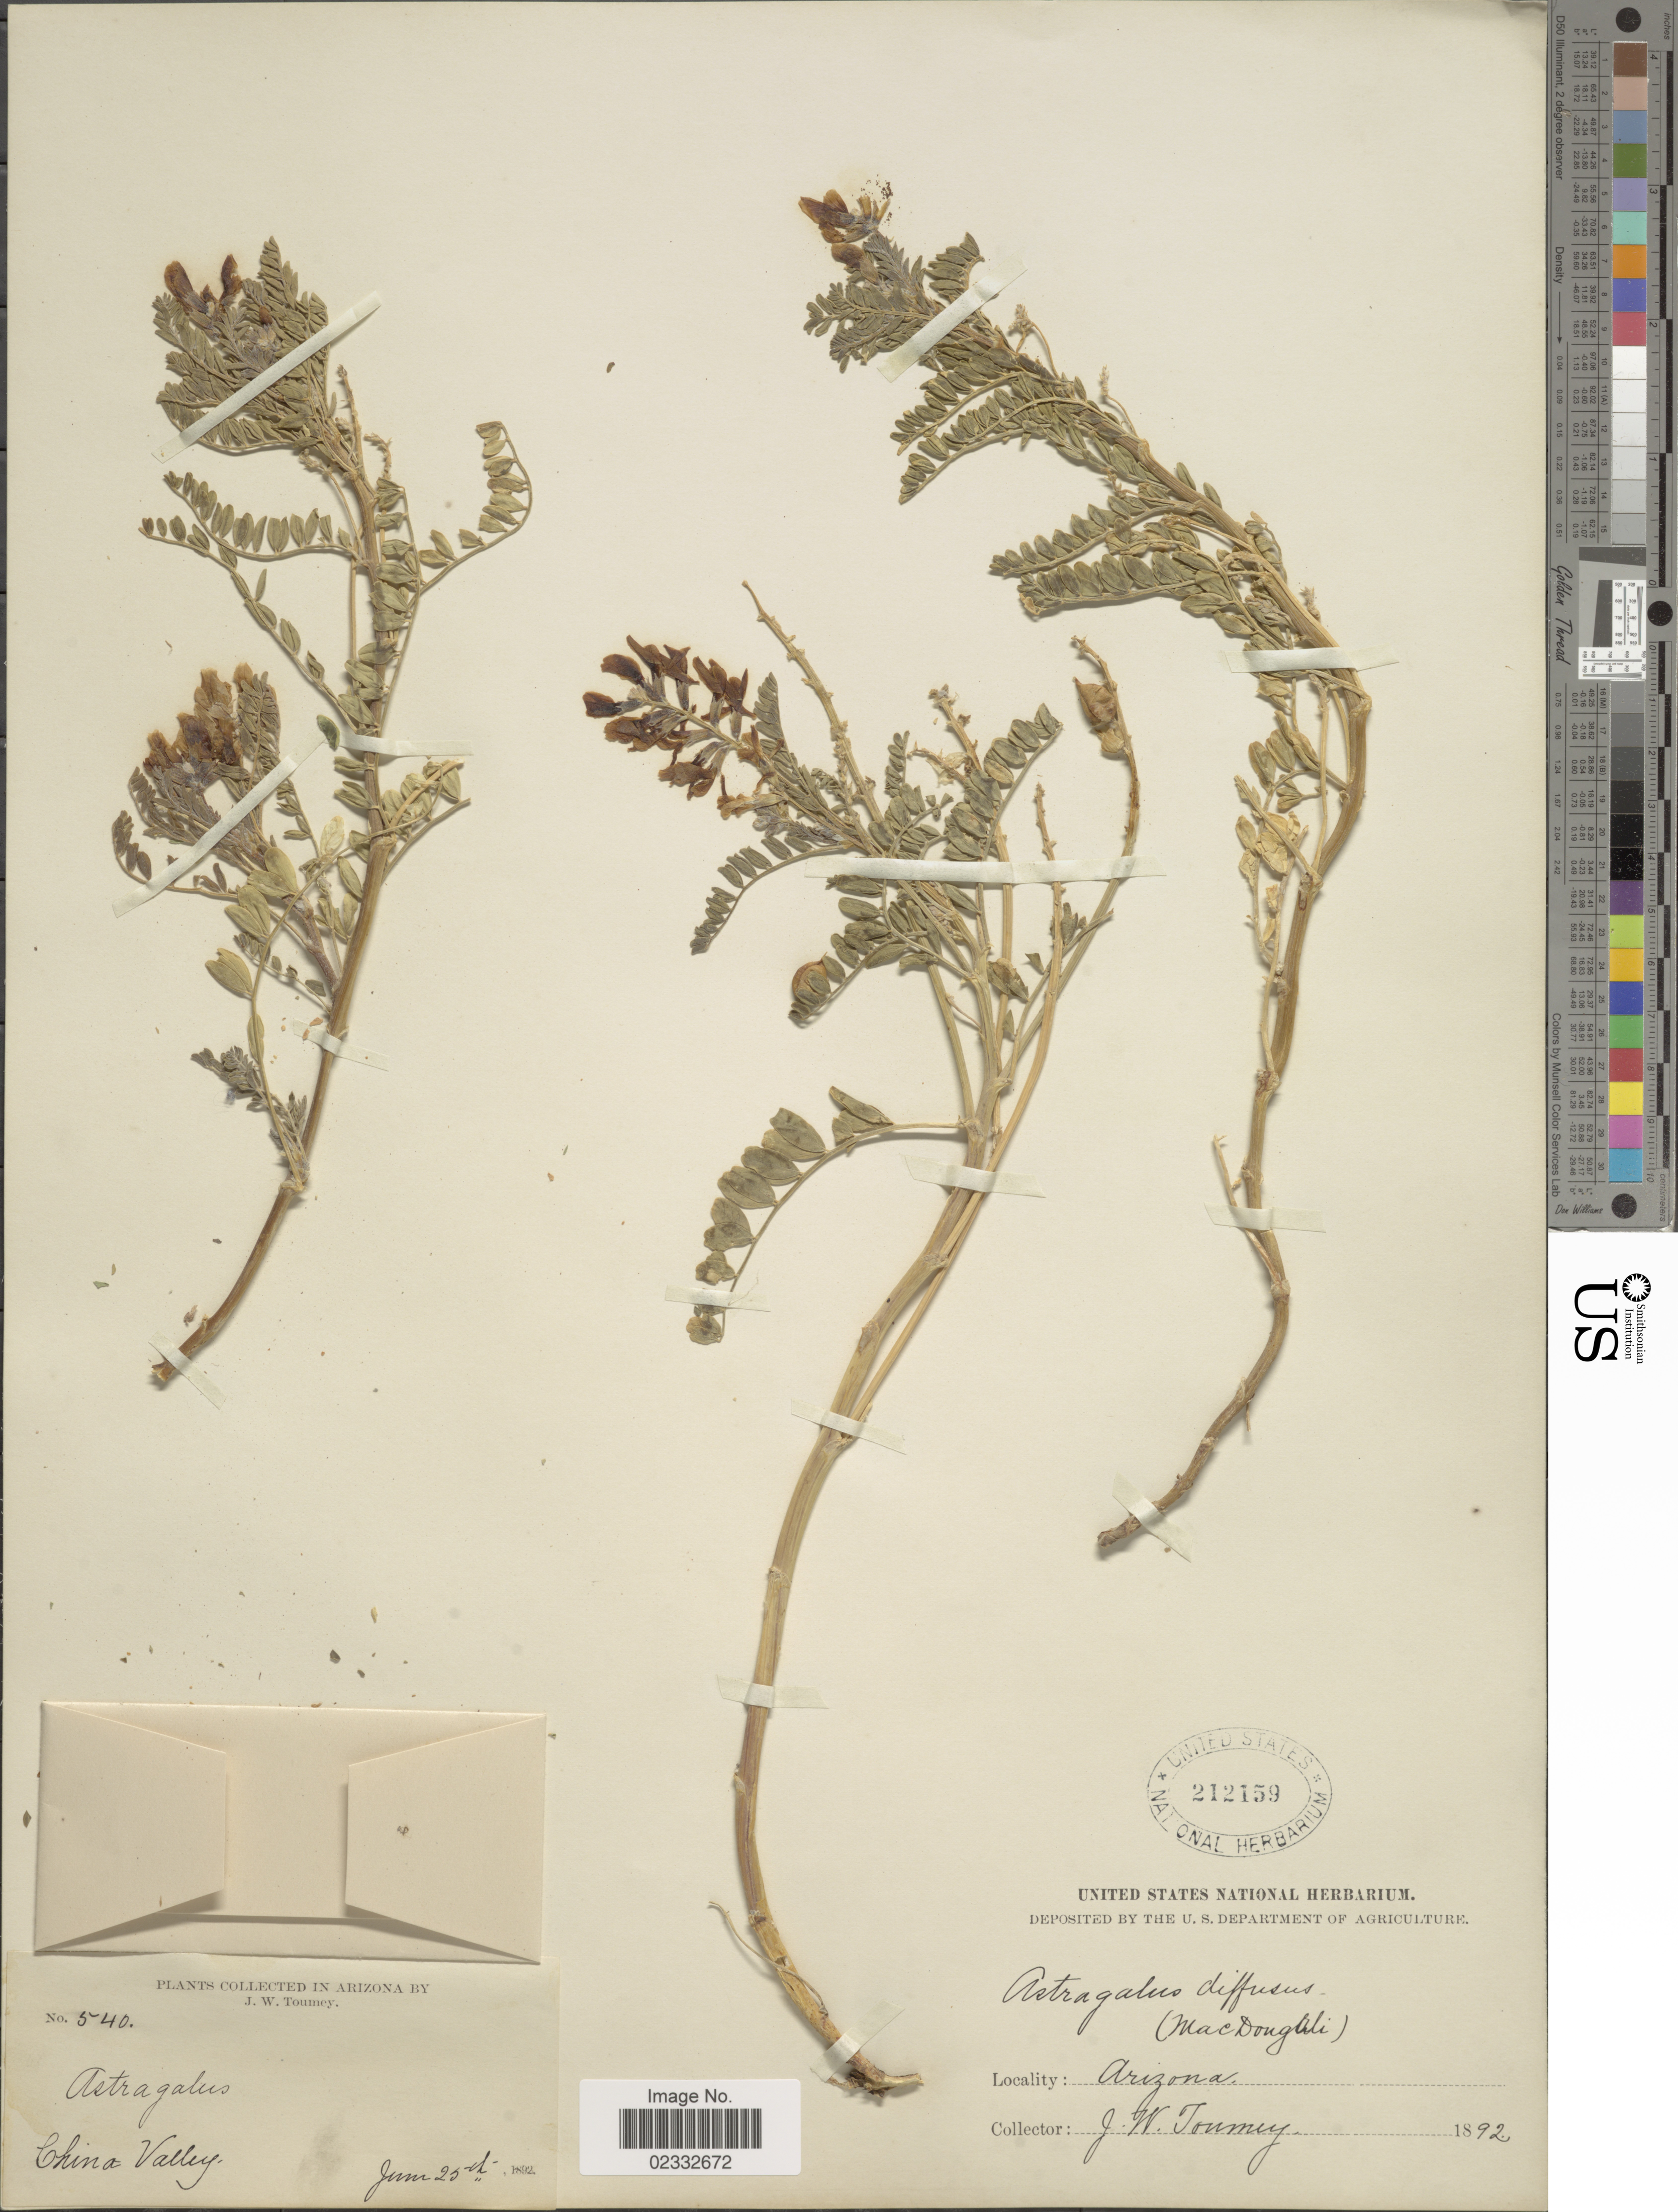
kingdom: Plantae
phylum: Tracheophyta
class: Magnoliopsida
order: Fabales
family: Fabaceae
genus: Astragalus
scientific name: Astragalus macdougalii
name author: E. Sheld.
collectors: J. Tourney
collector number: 540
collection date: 1892-06-25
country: United States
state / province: Arizona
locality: Chine valley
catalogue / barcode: US 212159